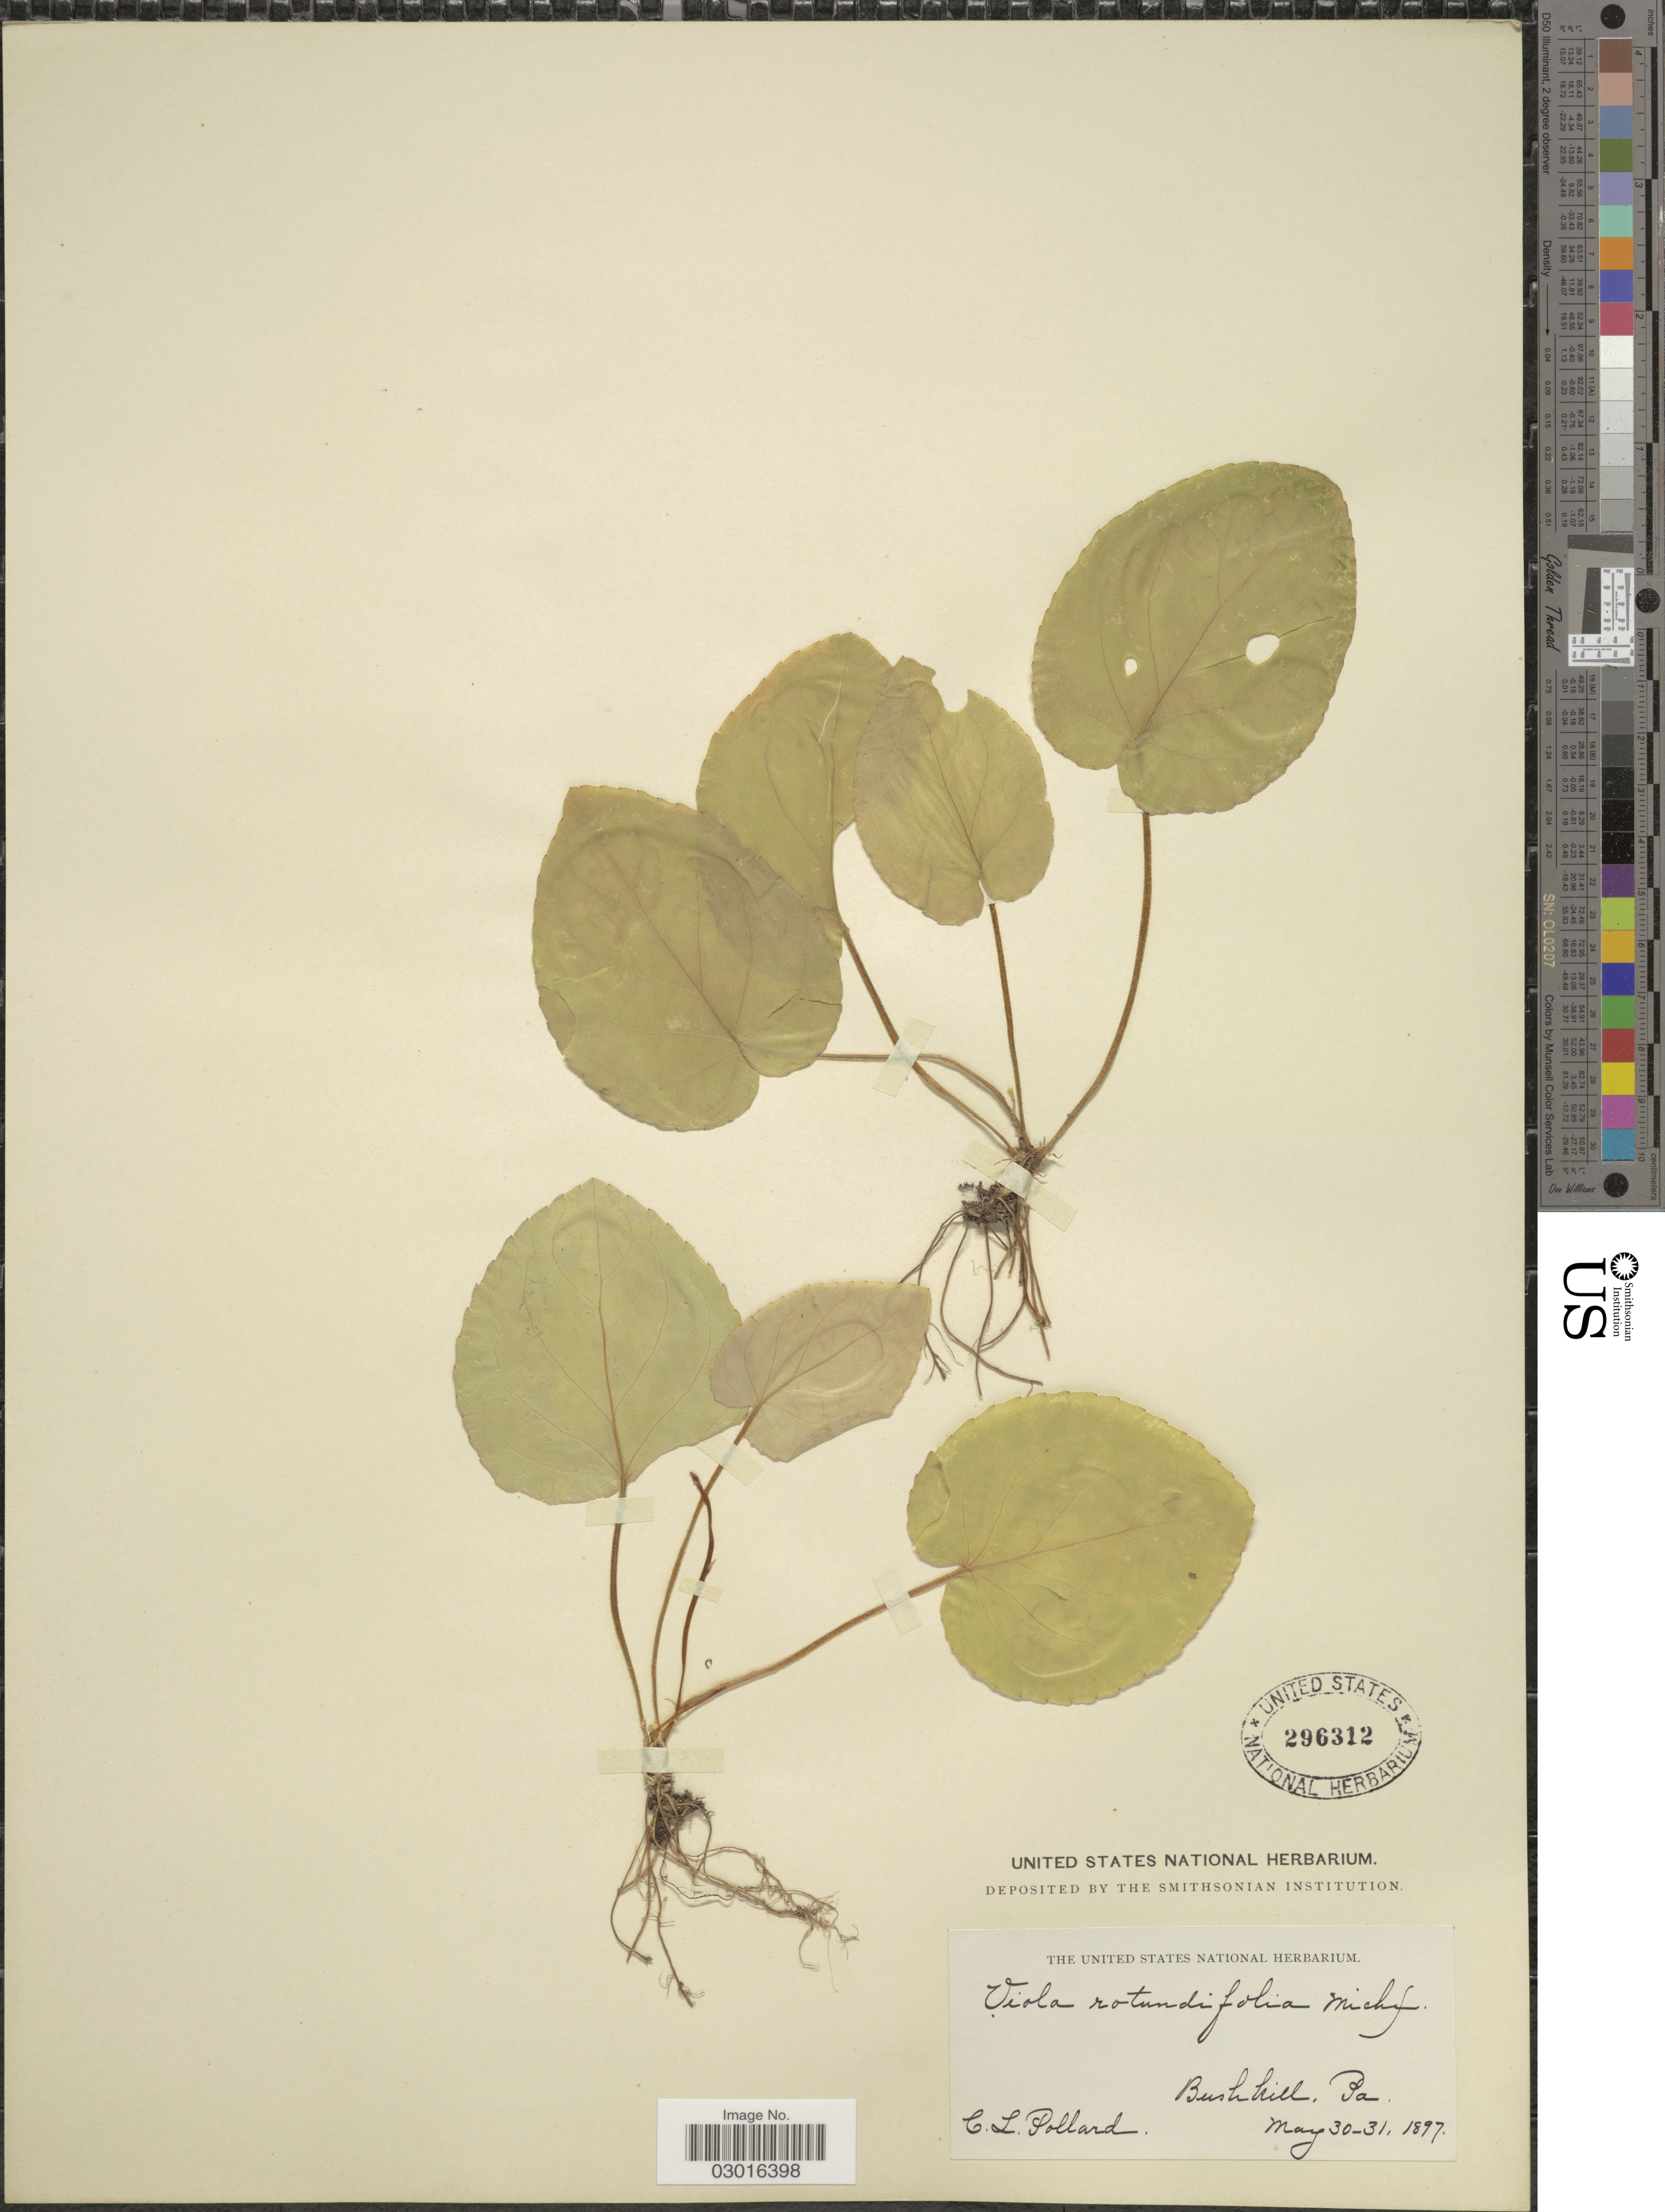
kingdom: Plantae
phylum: Tracheophyta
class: Magnoliopsida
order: Malpighiales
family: Violaceae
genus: Viola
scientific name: Viola rotundifolia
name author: Michx.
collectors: C. L. Pollard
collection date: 1897-05-30/1897-05-31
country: United States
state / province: Pennsylvania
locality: Bushkill, Pa.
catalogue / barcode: US 296312